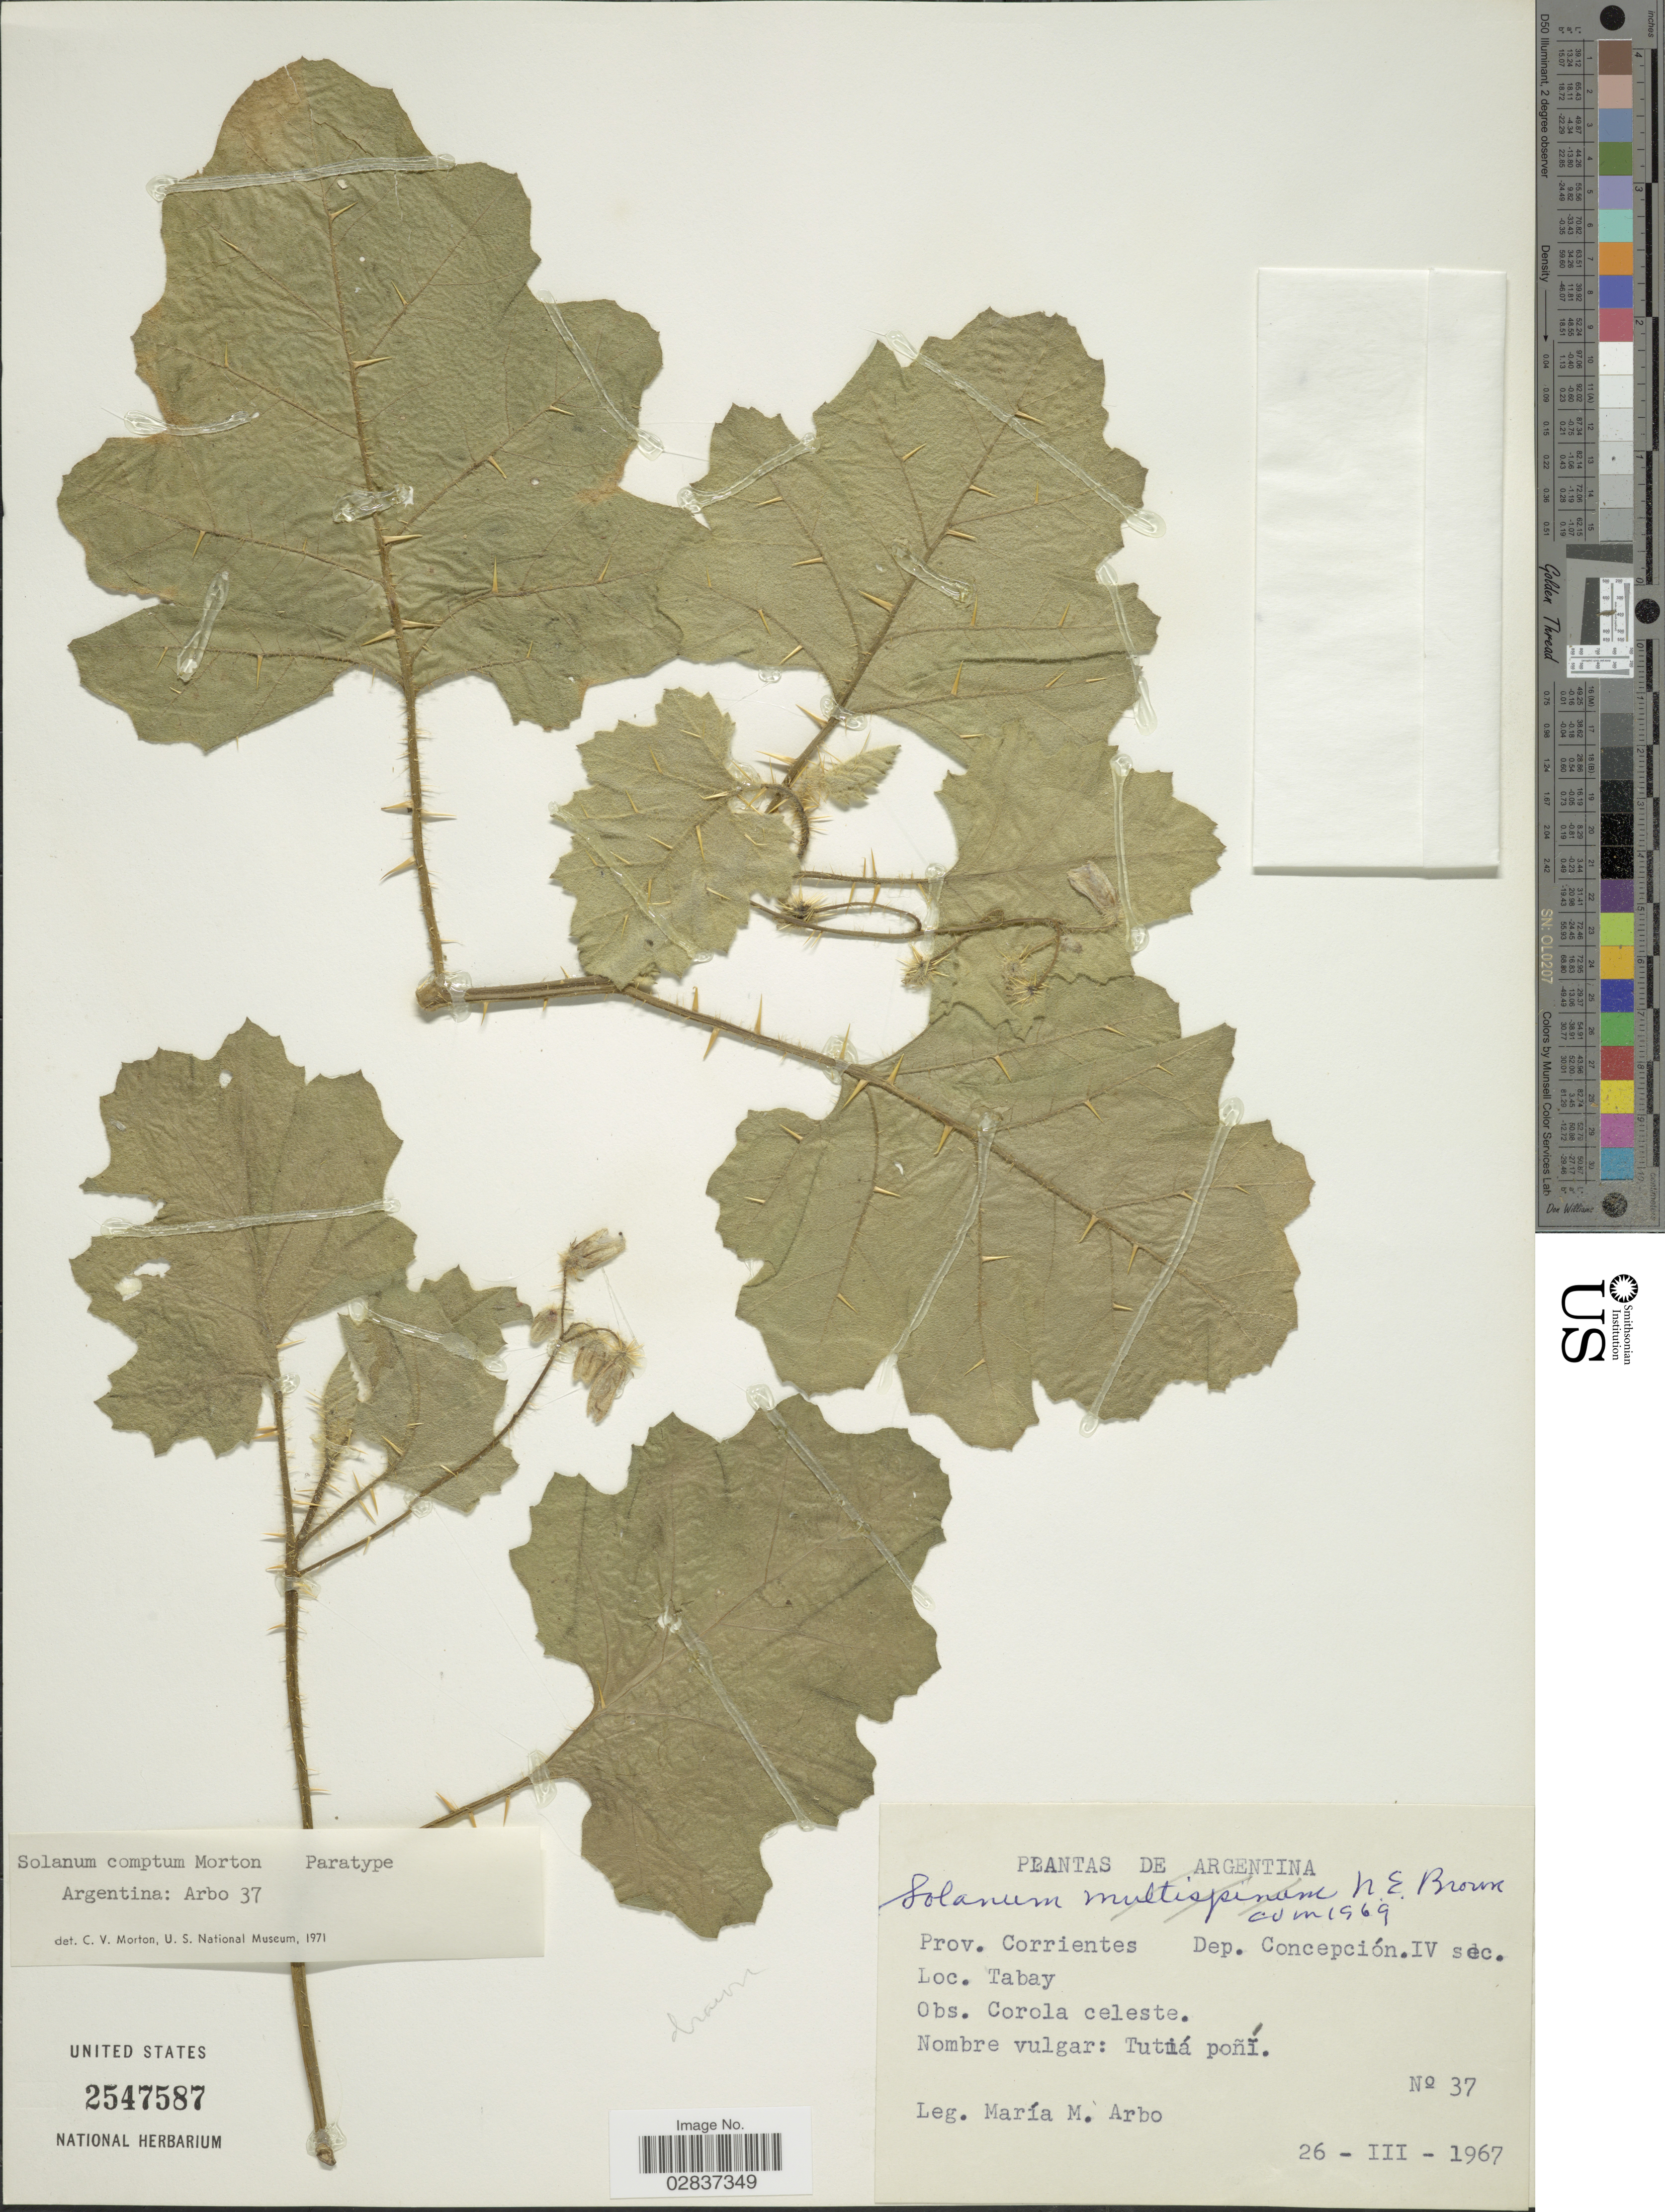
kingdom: Plantae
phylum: Tracheophyta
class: Magnoliopsida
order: Solanales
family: Solanaceae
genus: Solanum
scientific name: Solanum comptum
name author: C.V. Morton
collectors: M. M. Arbo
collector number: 37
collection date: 1967-03-26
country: Argentina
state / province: Corrientes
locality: Prov. Corrientes, Dep. Concepión. IV sec., Tabay.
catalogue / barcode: US 2547587